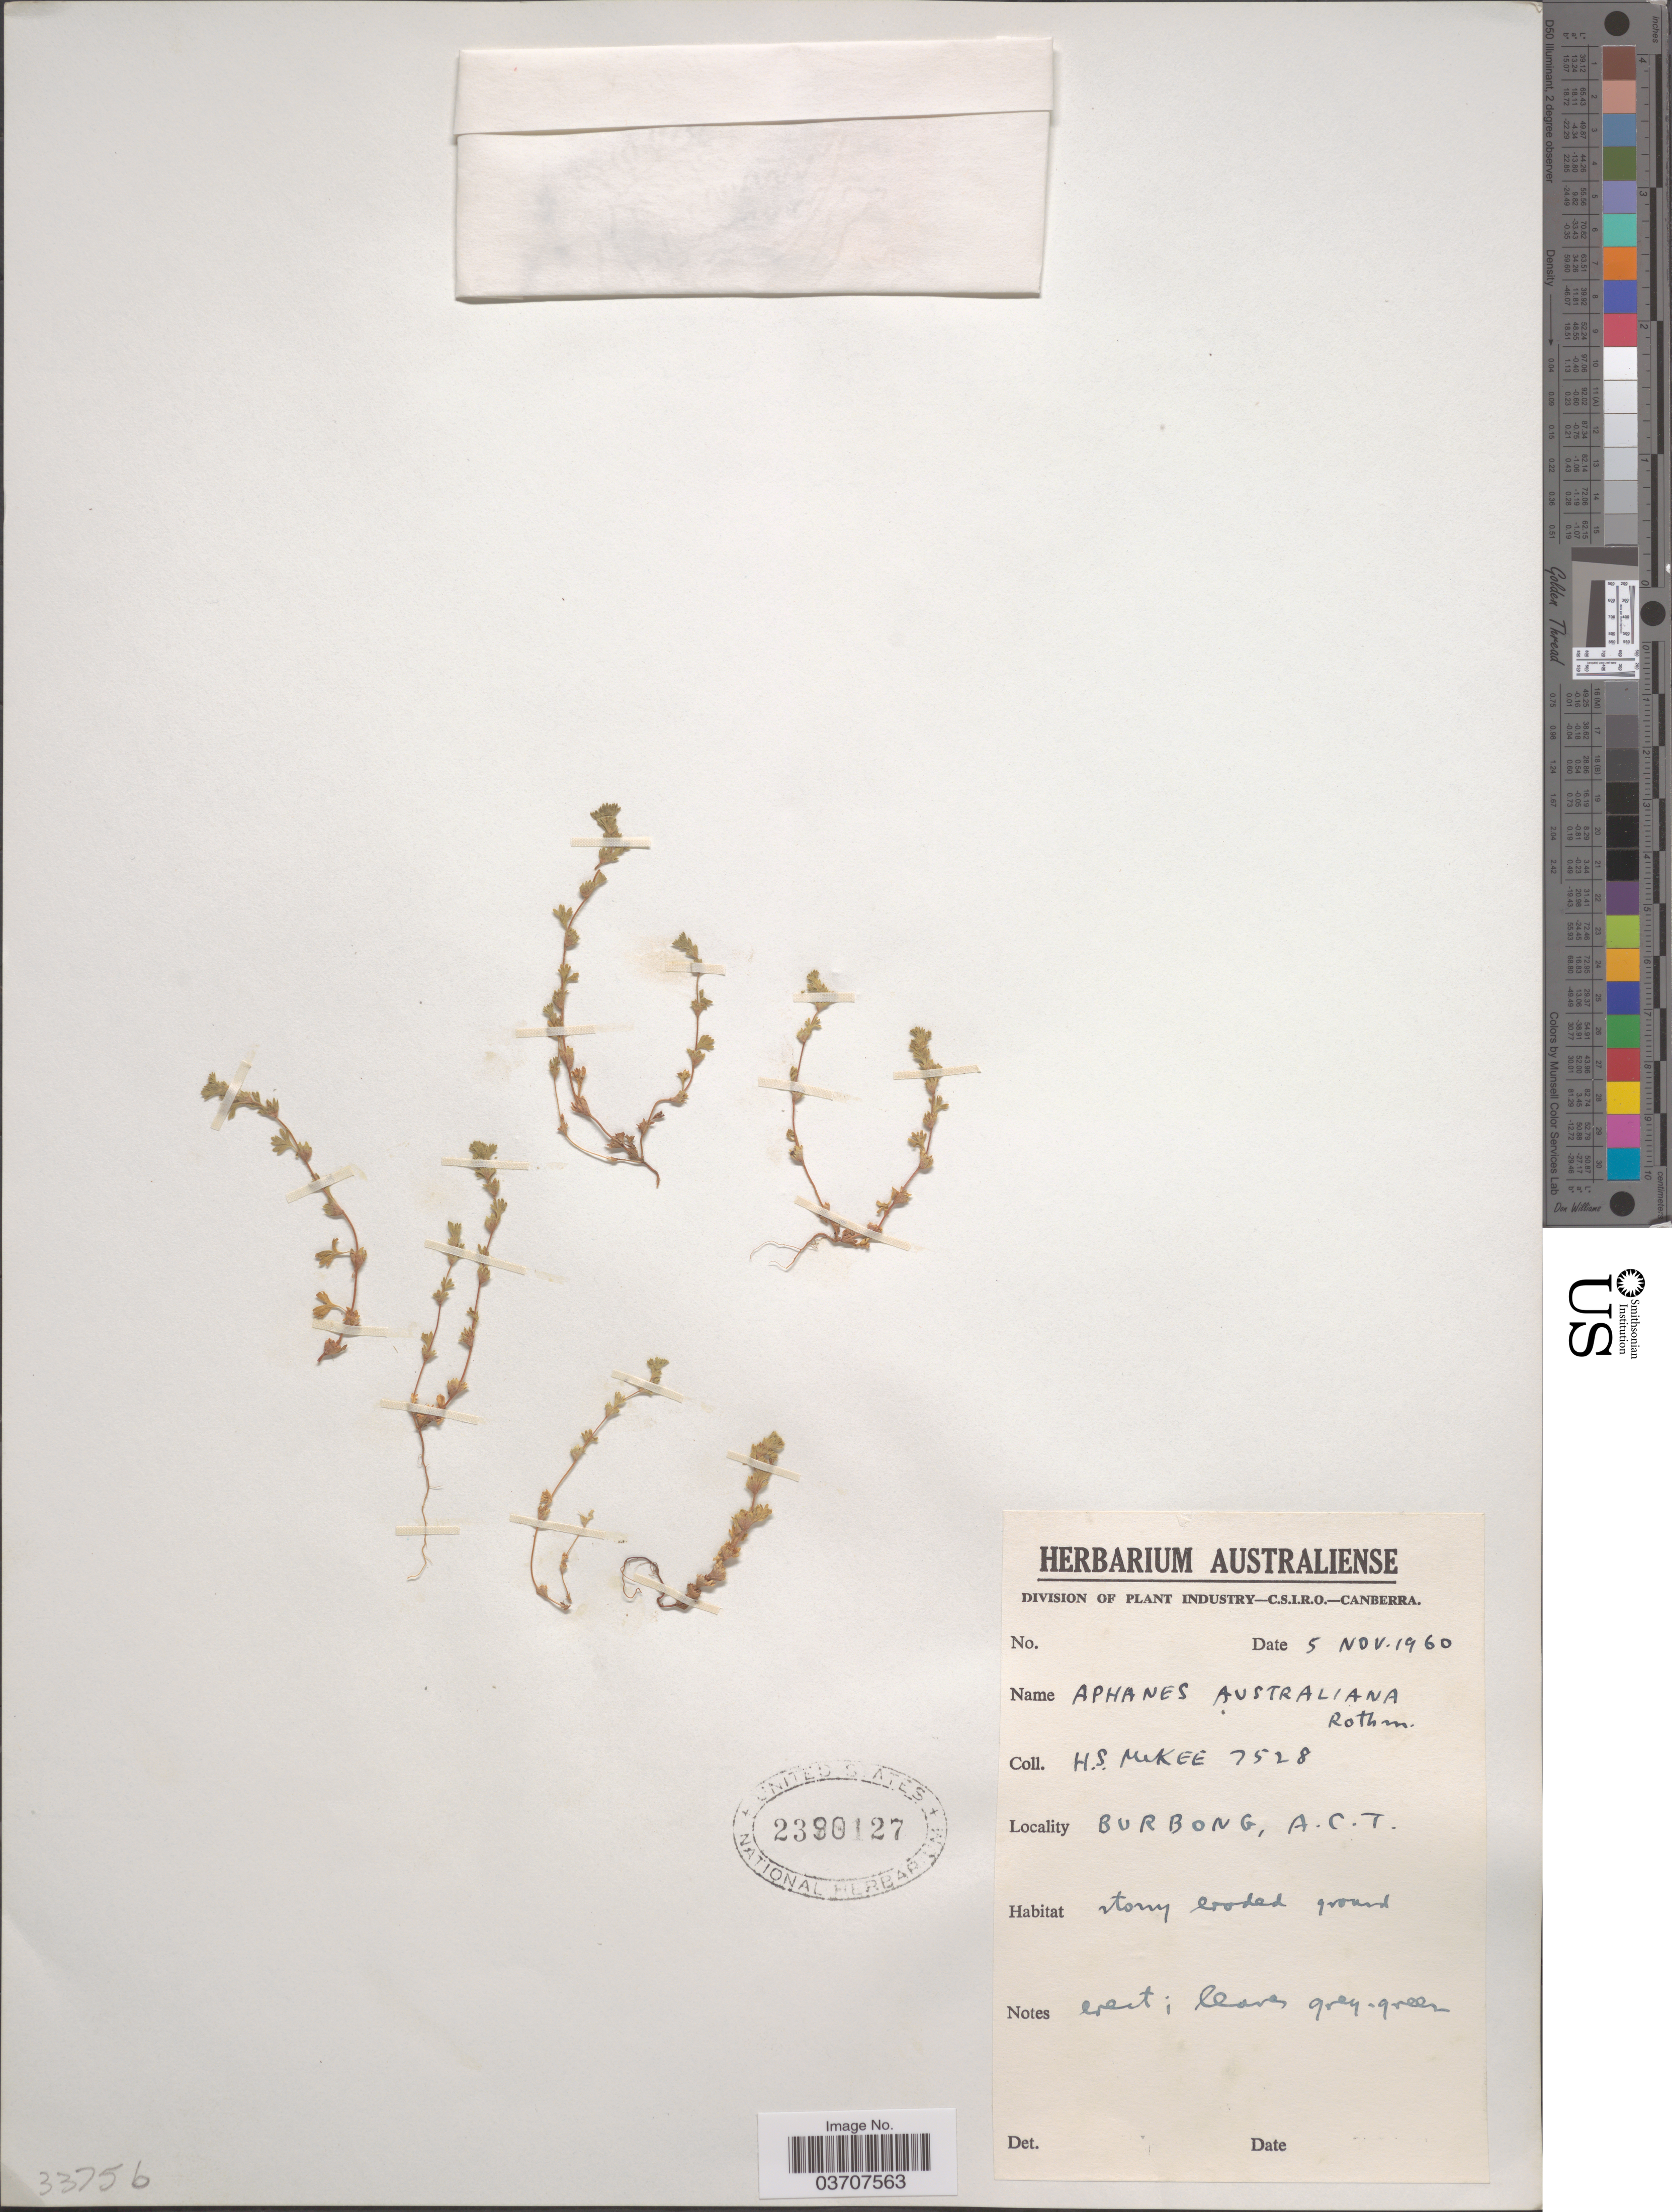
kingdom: Plantae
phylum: Tracheophyta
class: Magnoliopsida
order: Rosales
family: Rosaceae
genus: Aphanes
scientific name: Aphanes sp.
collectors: H. S. McKee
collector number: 7528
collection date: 1960-11-05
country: Australia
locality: Burbong, A. C. T.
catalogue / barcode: US 2390127